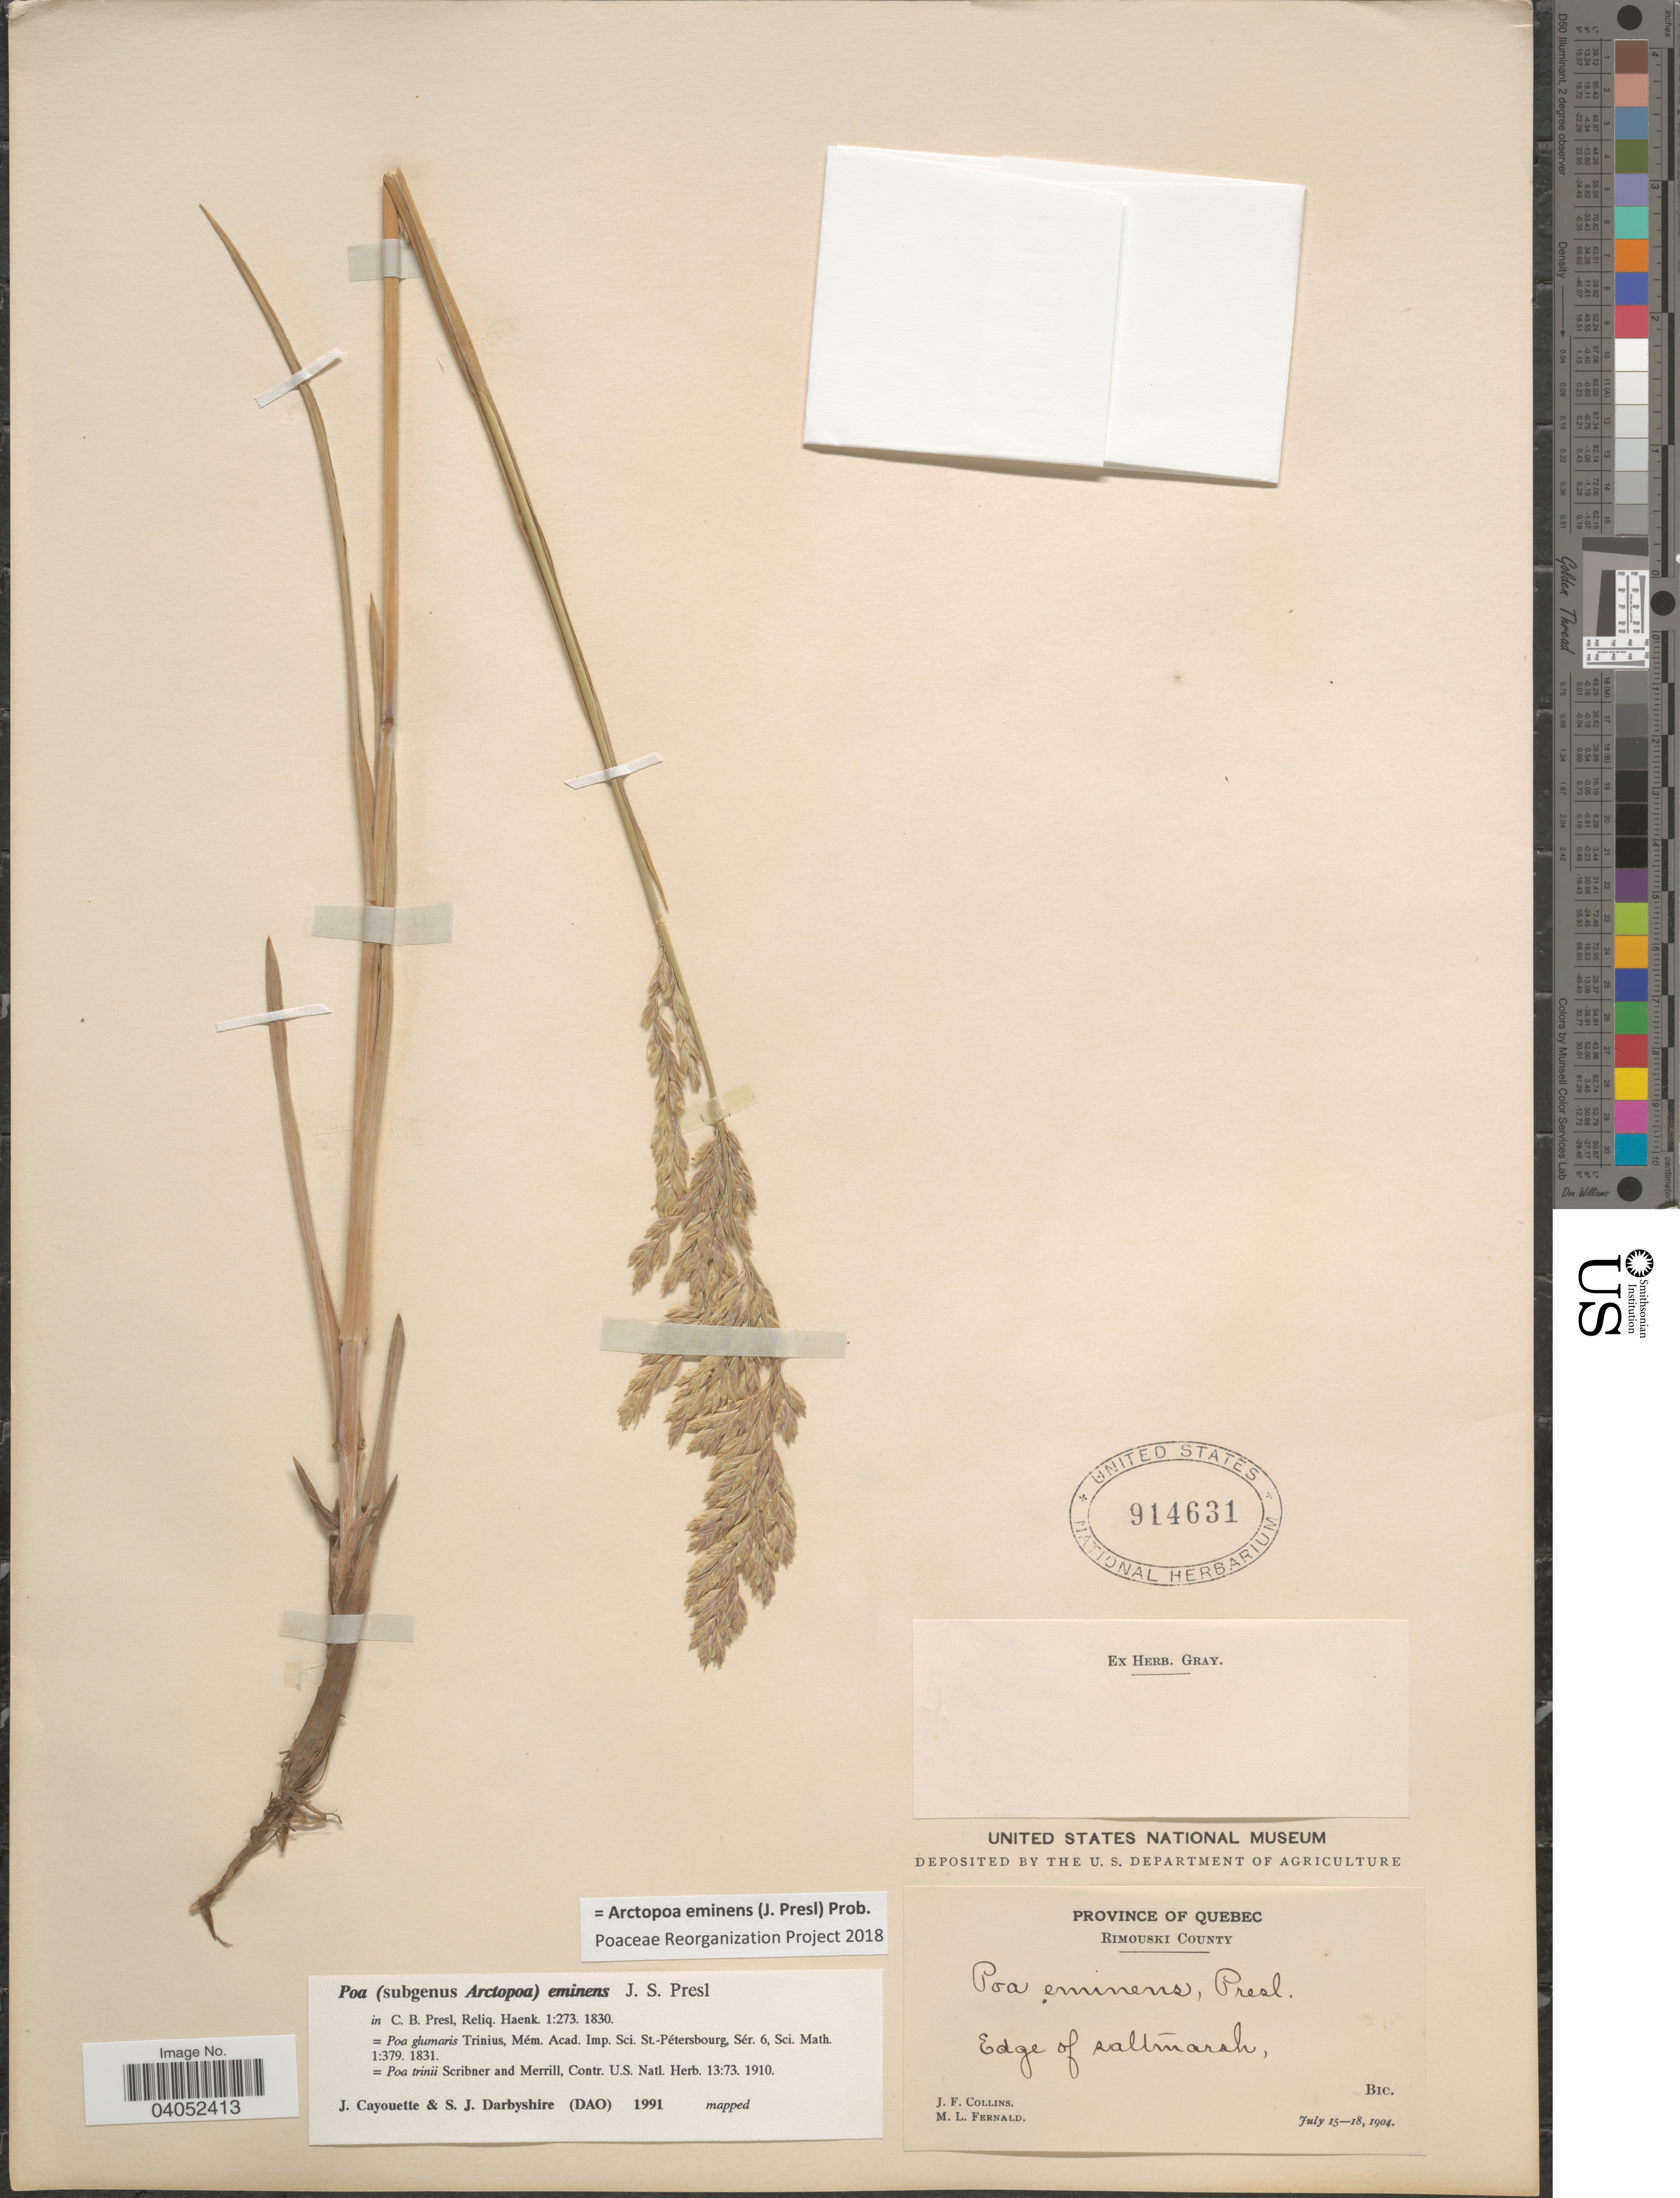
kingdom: Plantae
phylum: Tracheophyta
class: Liliopsida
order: Poales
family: Poaceae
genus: Arctopoa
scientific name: Arctopoa eminens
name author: (J. Presl) Prob.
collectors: J. Collins & M. L. Fernald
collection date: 1904-07-15/1904-07-18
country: Canada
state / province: Quebec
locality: Rimouski County. Edge of saltmarsh, Bic.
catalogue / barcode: US 914631